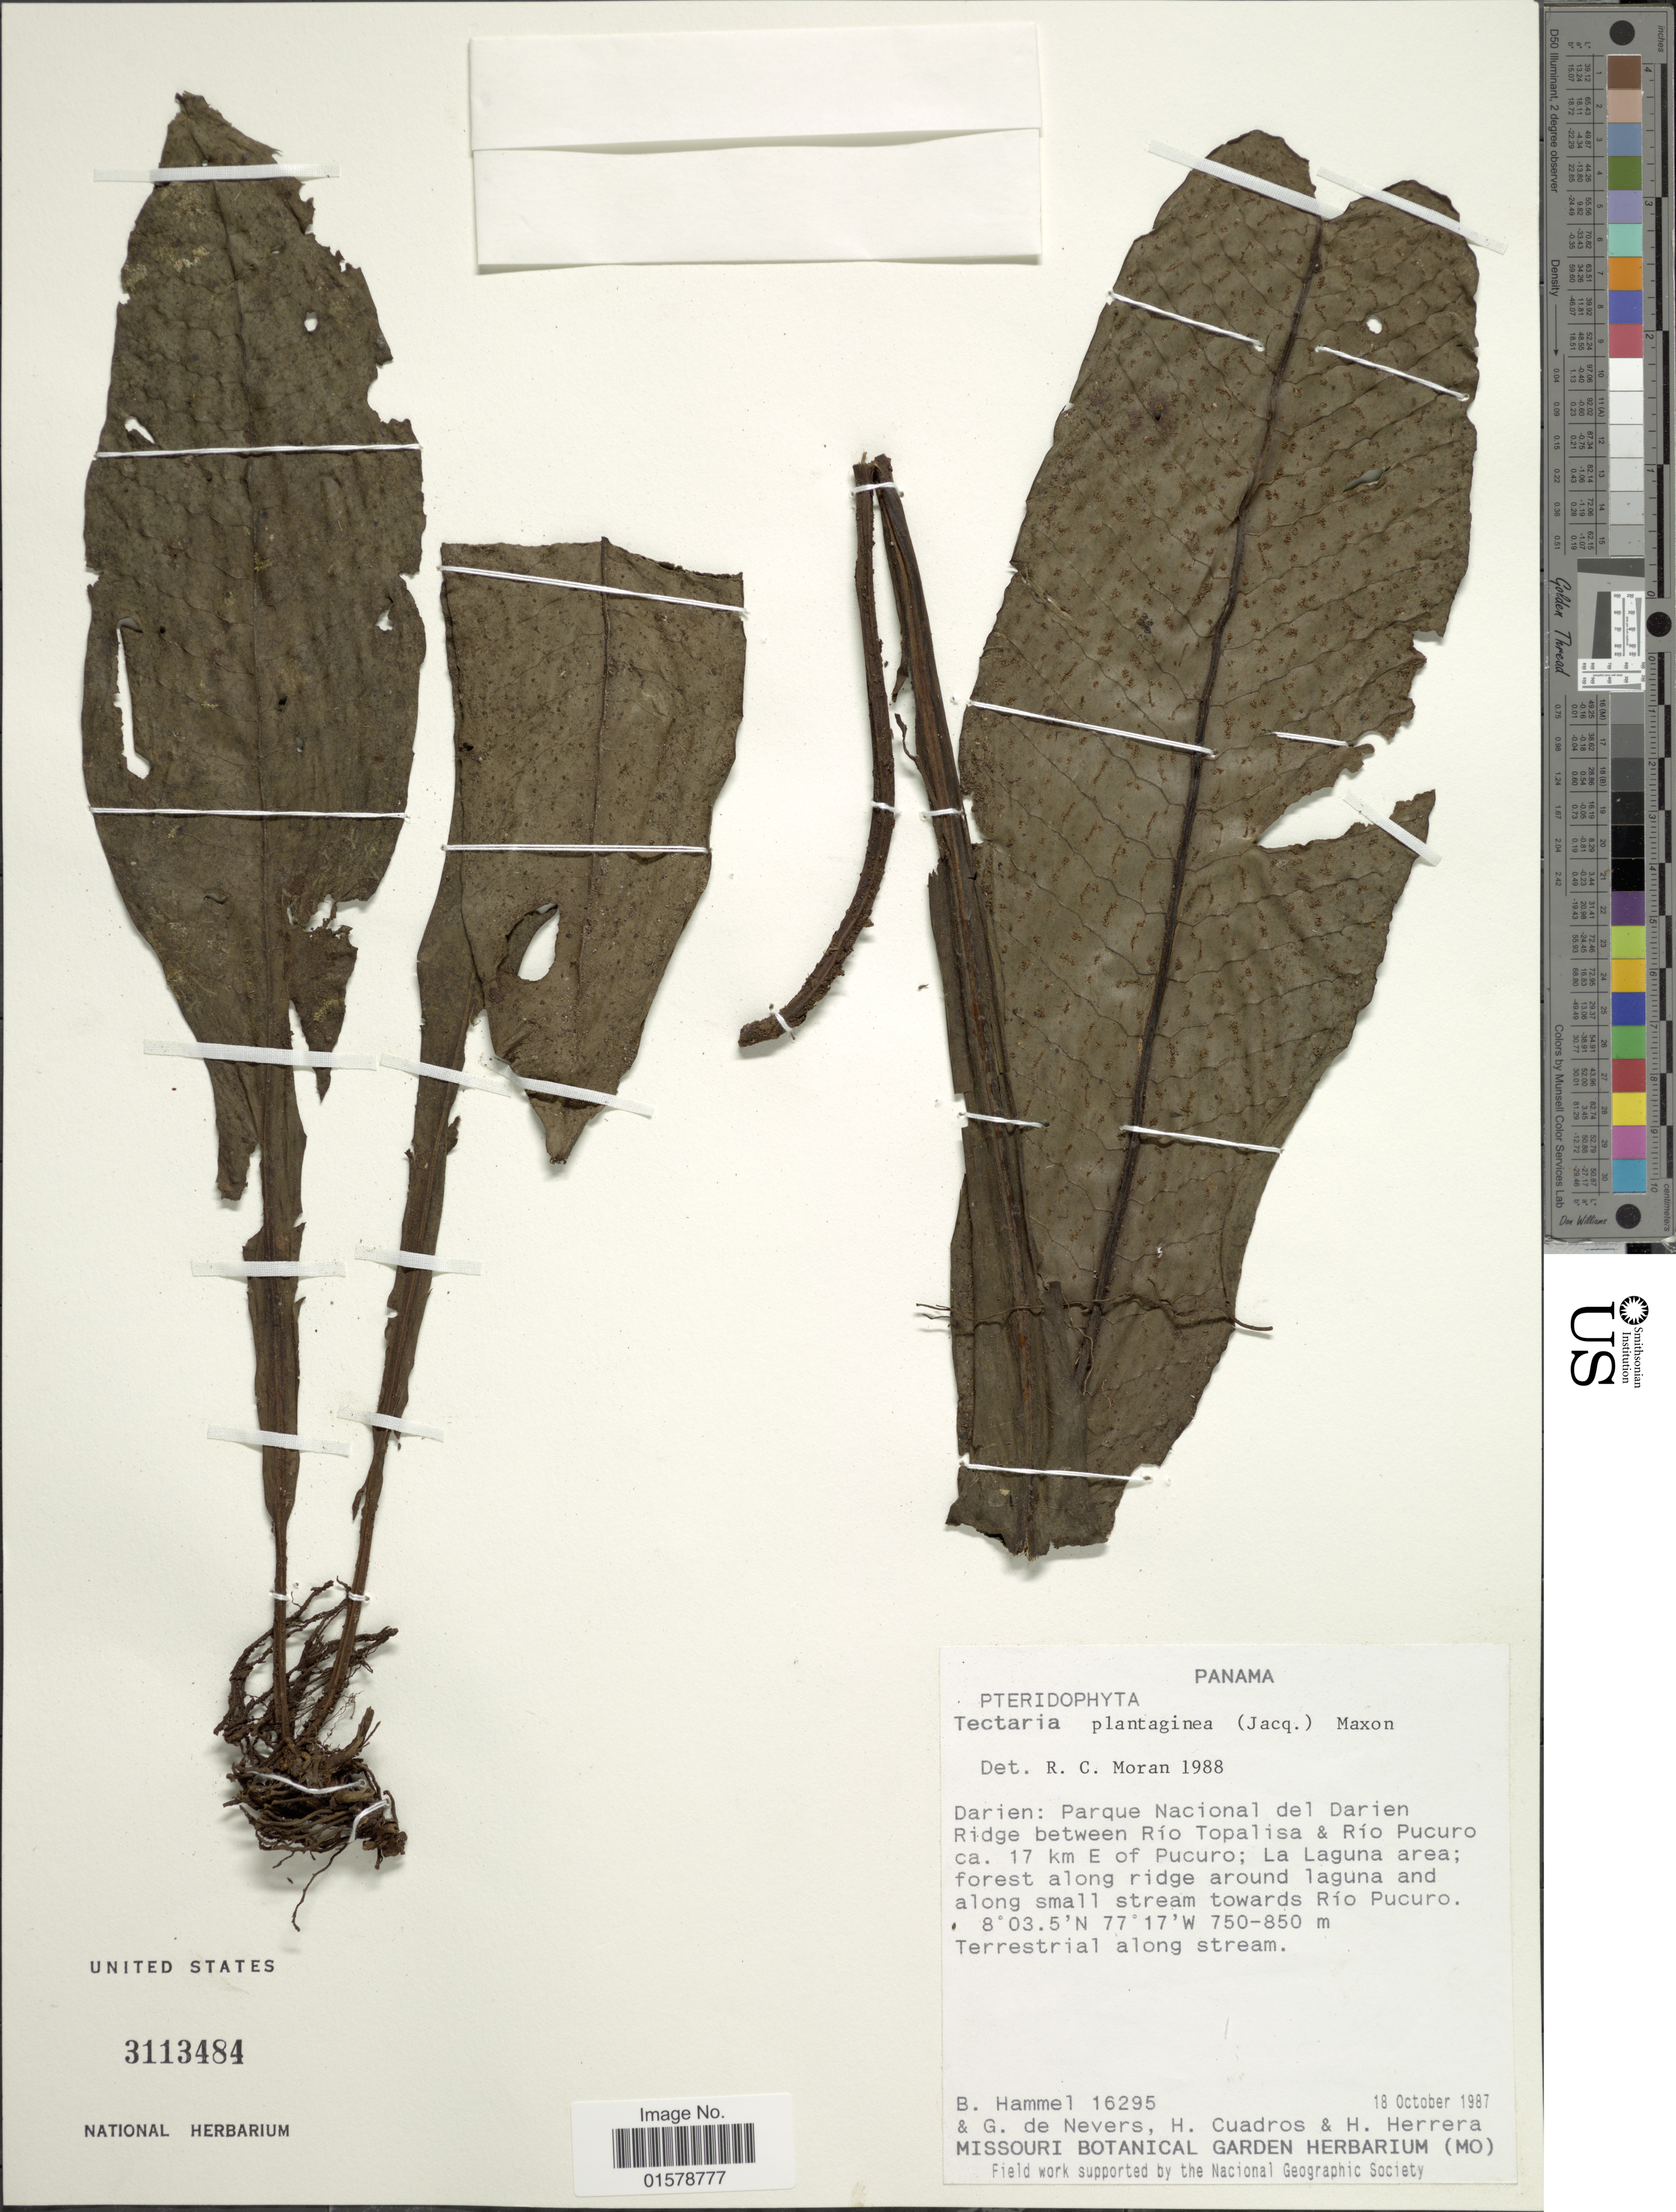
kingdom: Plantae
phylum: Tracheophyta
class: Polypodiopsida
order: Polypodiales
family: Tectariaceae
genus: Tectaria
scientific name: Tectaria plantaginea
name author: (Jacq.) Maxon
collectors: B. Hammel, G. C. de Nevers, H. Cuadros & H. Herrera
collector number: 16295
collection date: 1987-10-18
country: Panama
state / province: Darién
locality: Darien; Parque Nacional del Darien Ridge between Rio Topalisa & Rio Pucuro ca. 17km E of Pucuro; La laguna area; fores along ridge around laguna and along small stream towards Rio Pucuro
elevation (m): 750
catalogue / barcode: US 3113484